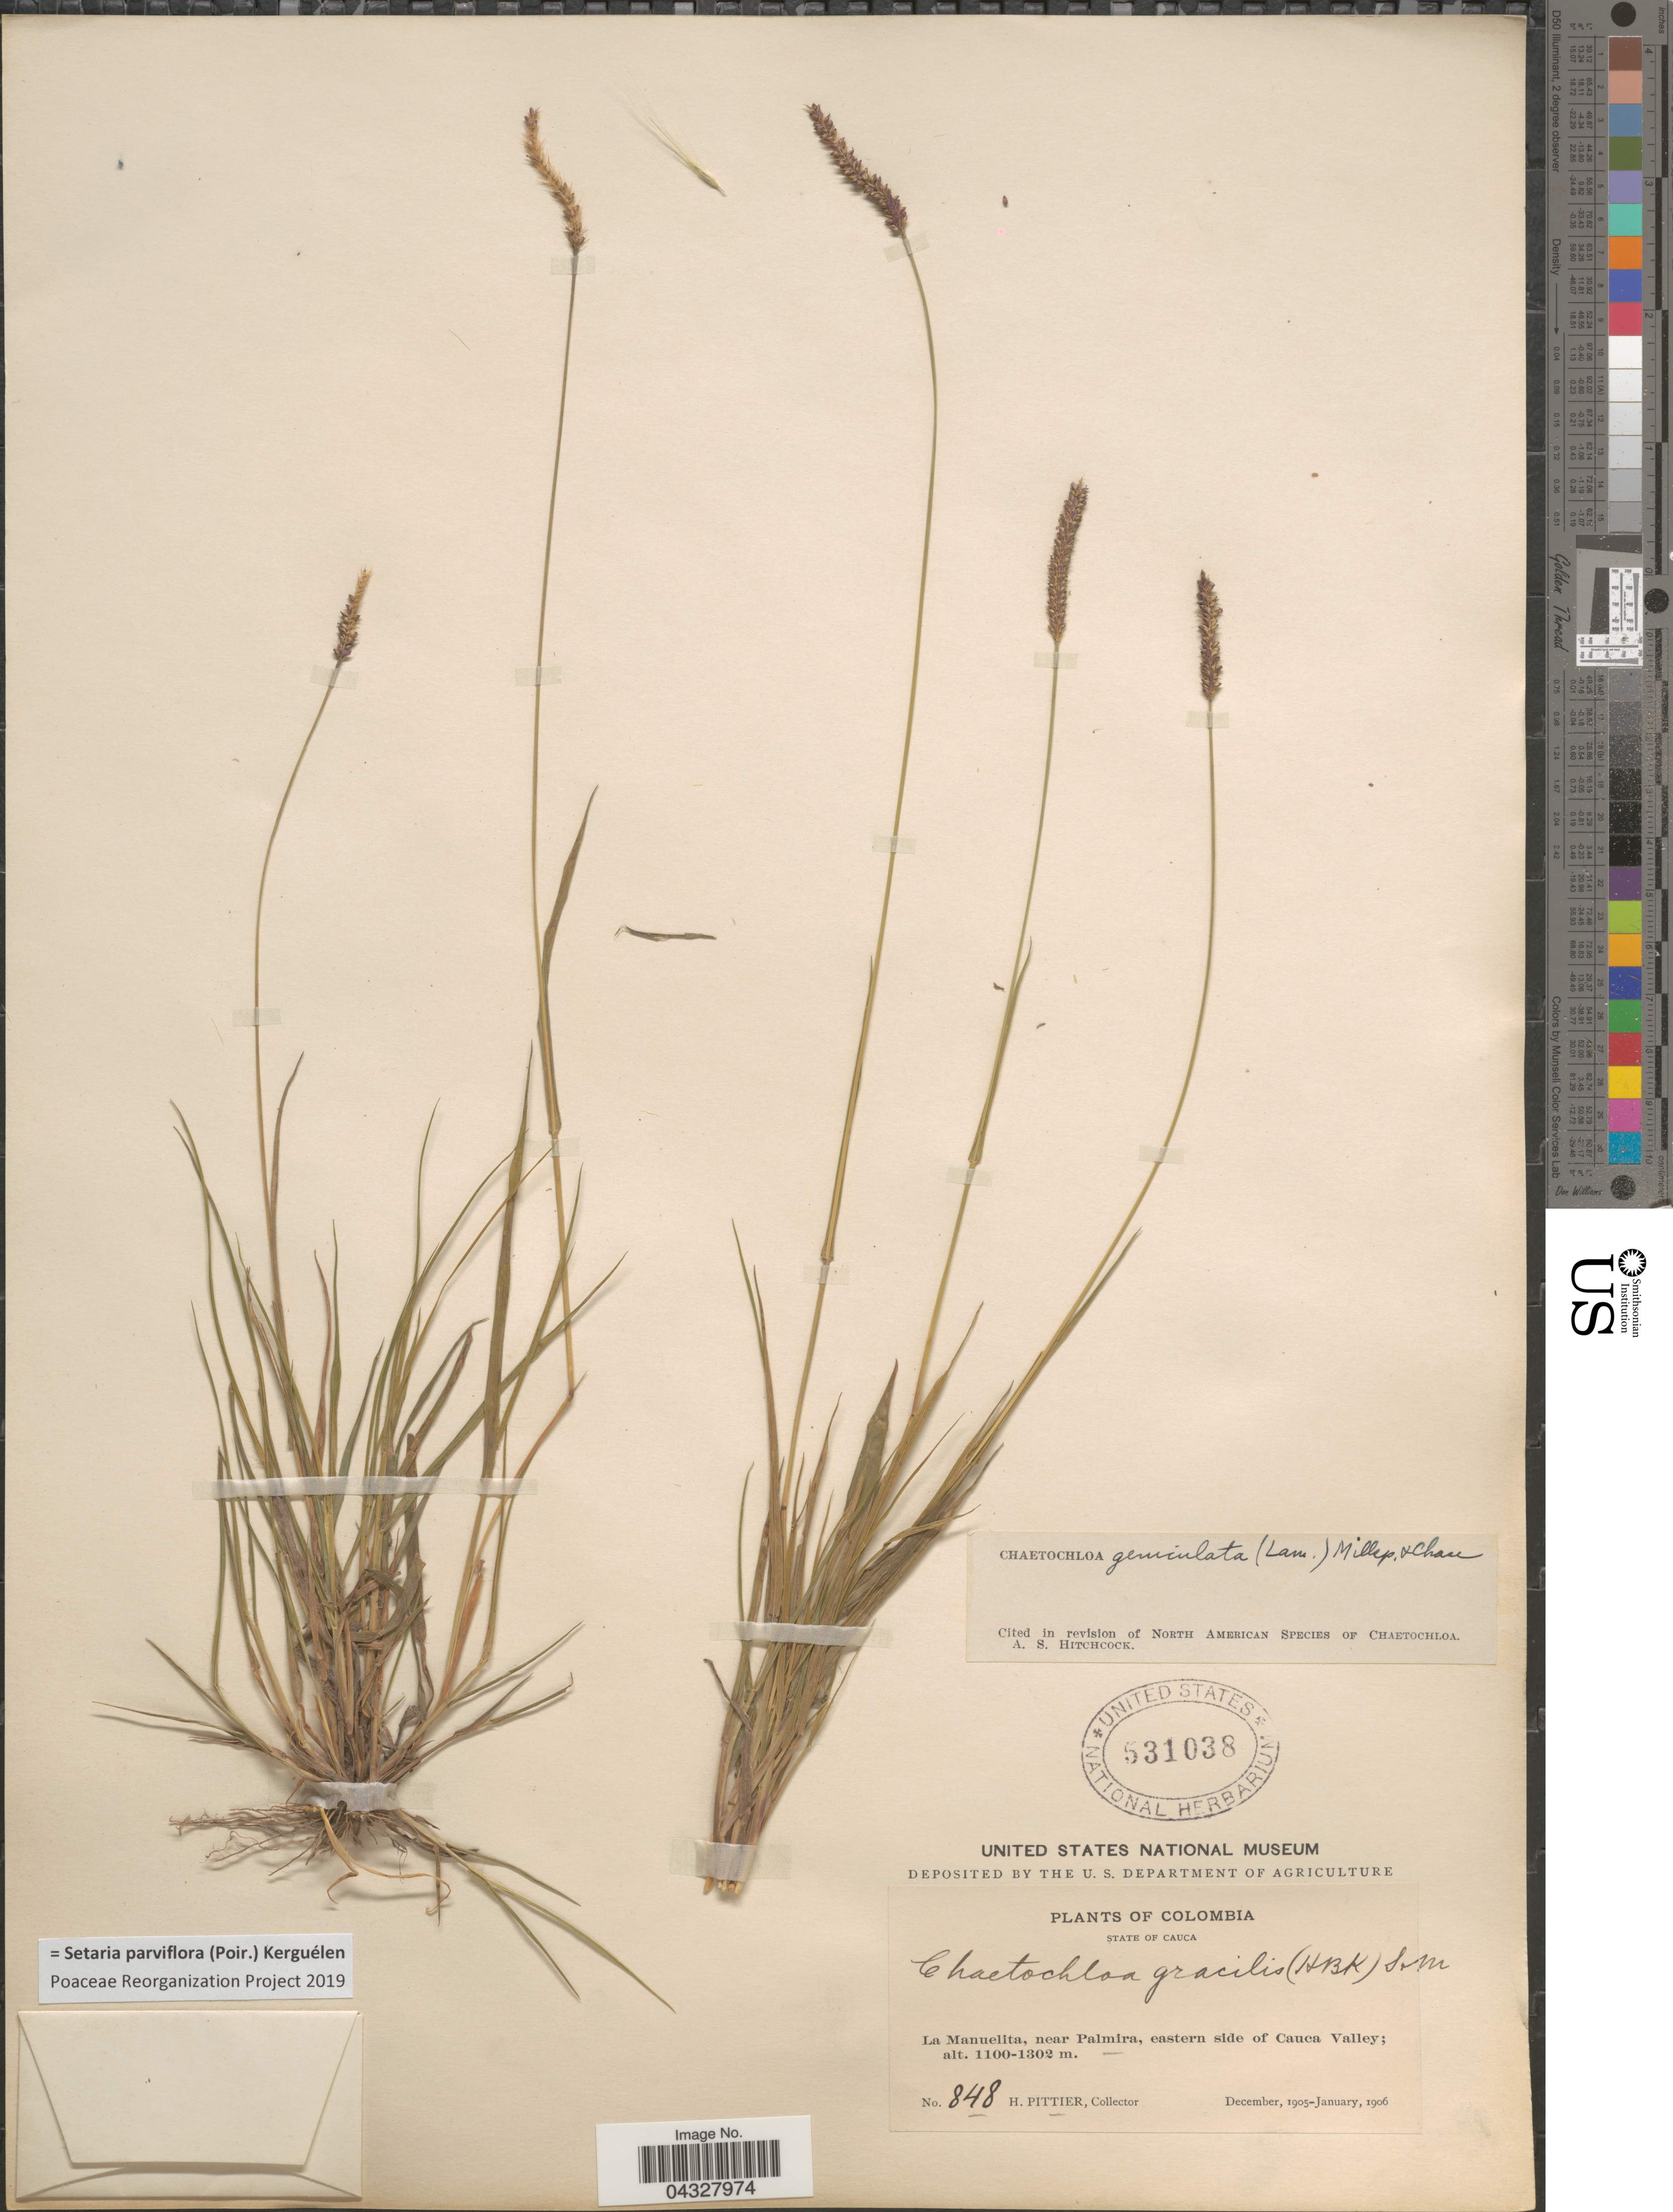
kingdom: Plantae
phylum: Tracheophyta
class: Liliopsida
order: Poales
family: Poaceae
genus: Setaria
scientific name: Setaria parviflora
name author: (Poir.) Kerguélen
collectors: H. F. Pittier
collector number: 848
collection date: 1905-12/1906-01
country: Colombia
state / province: Cauca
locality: La Manuelita, near Palmira, eastern side of Cauca Valley.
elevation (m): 1100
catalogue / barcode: US 531038